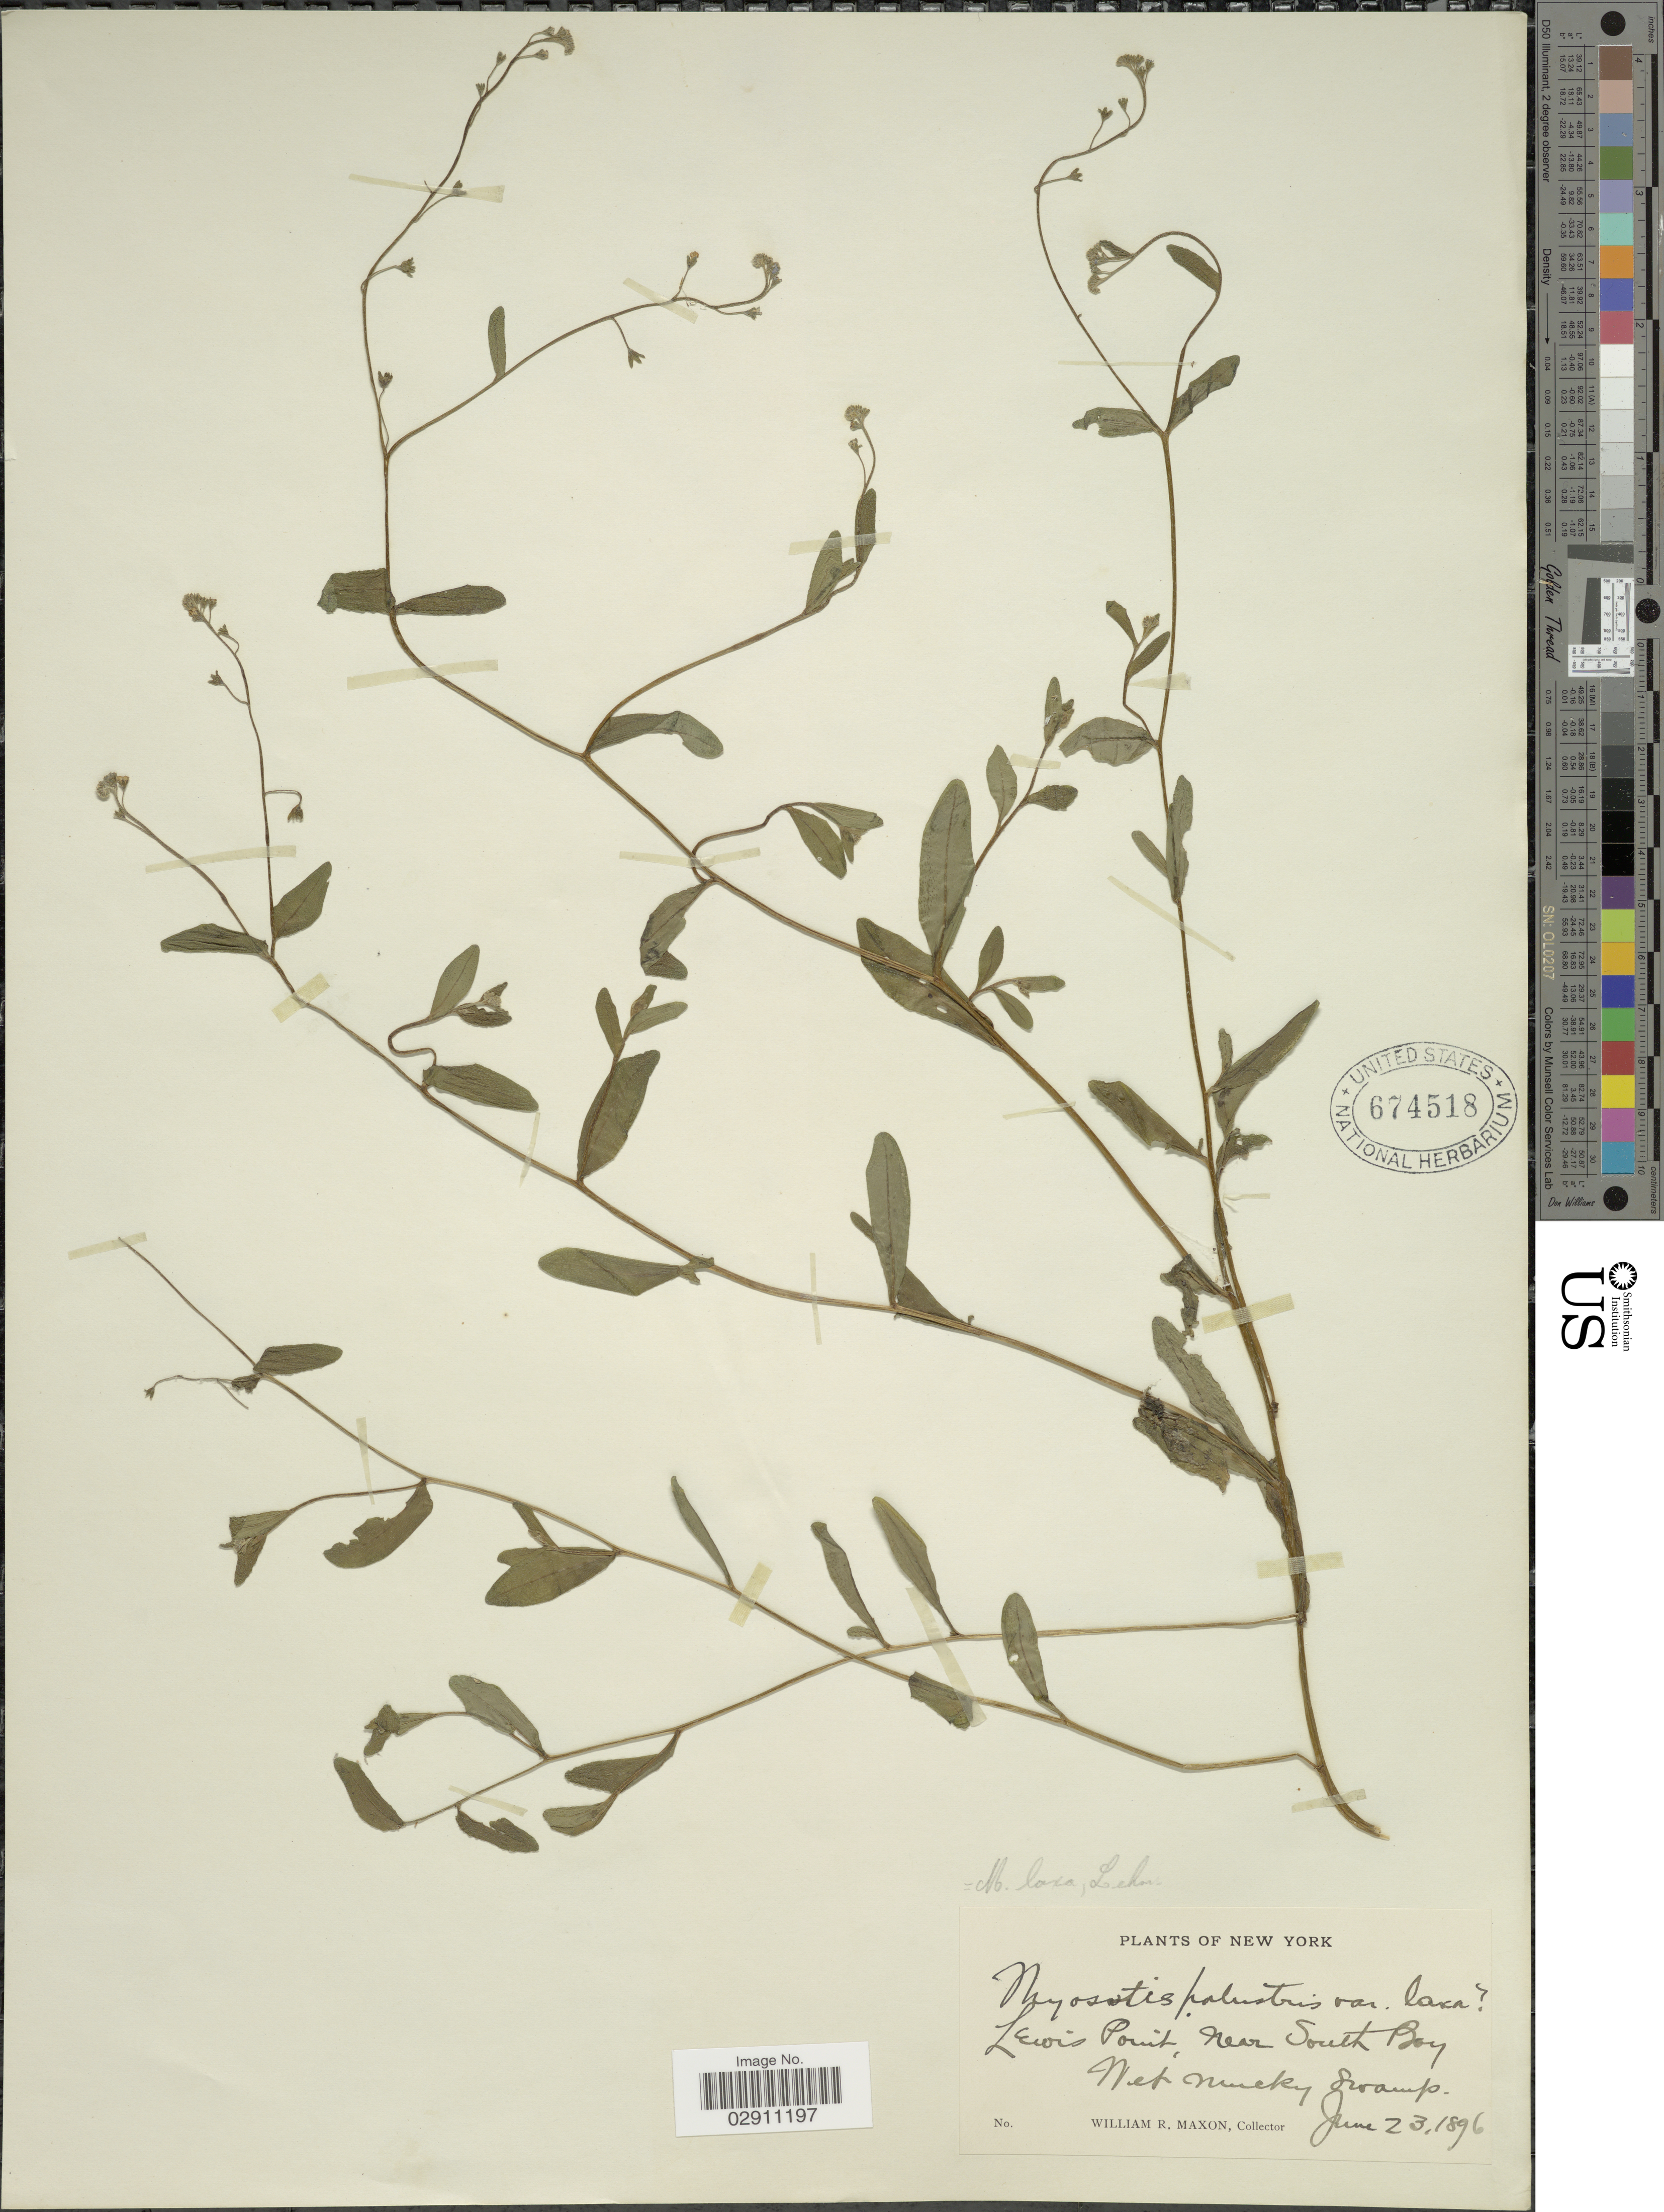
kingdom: Plantae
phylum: Tracheophyta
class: Magnoliopsida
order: Boraginales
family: Boraginaceae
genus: Myosotis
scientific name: Myosotis laxa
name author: F. Lehm.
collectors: W. R. Maxon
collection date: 1896-06-23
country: United States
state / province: New York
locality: Lewis Point, Near South Bay.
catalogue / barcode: US 674518